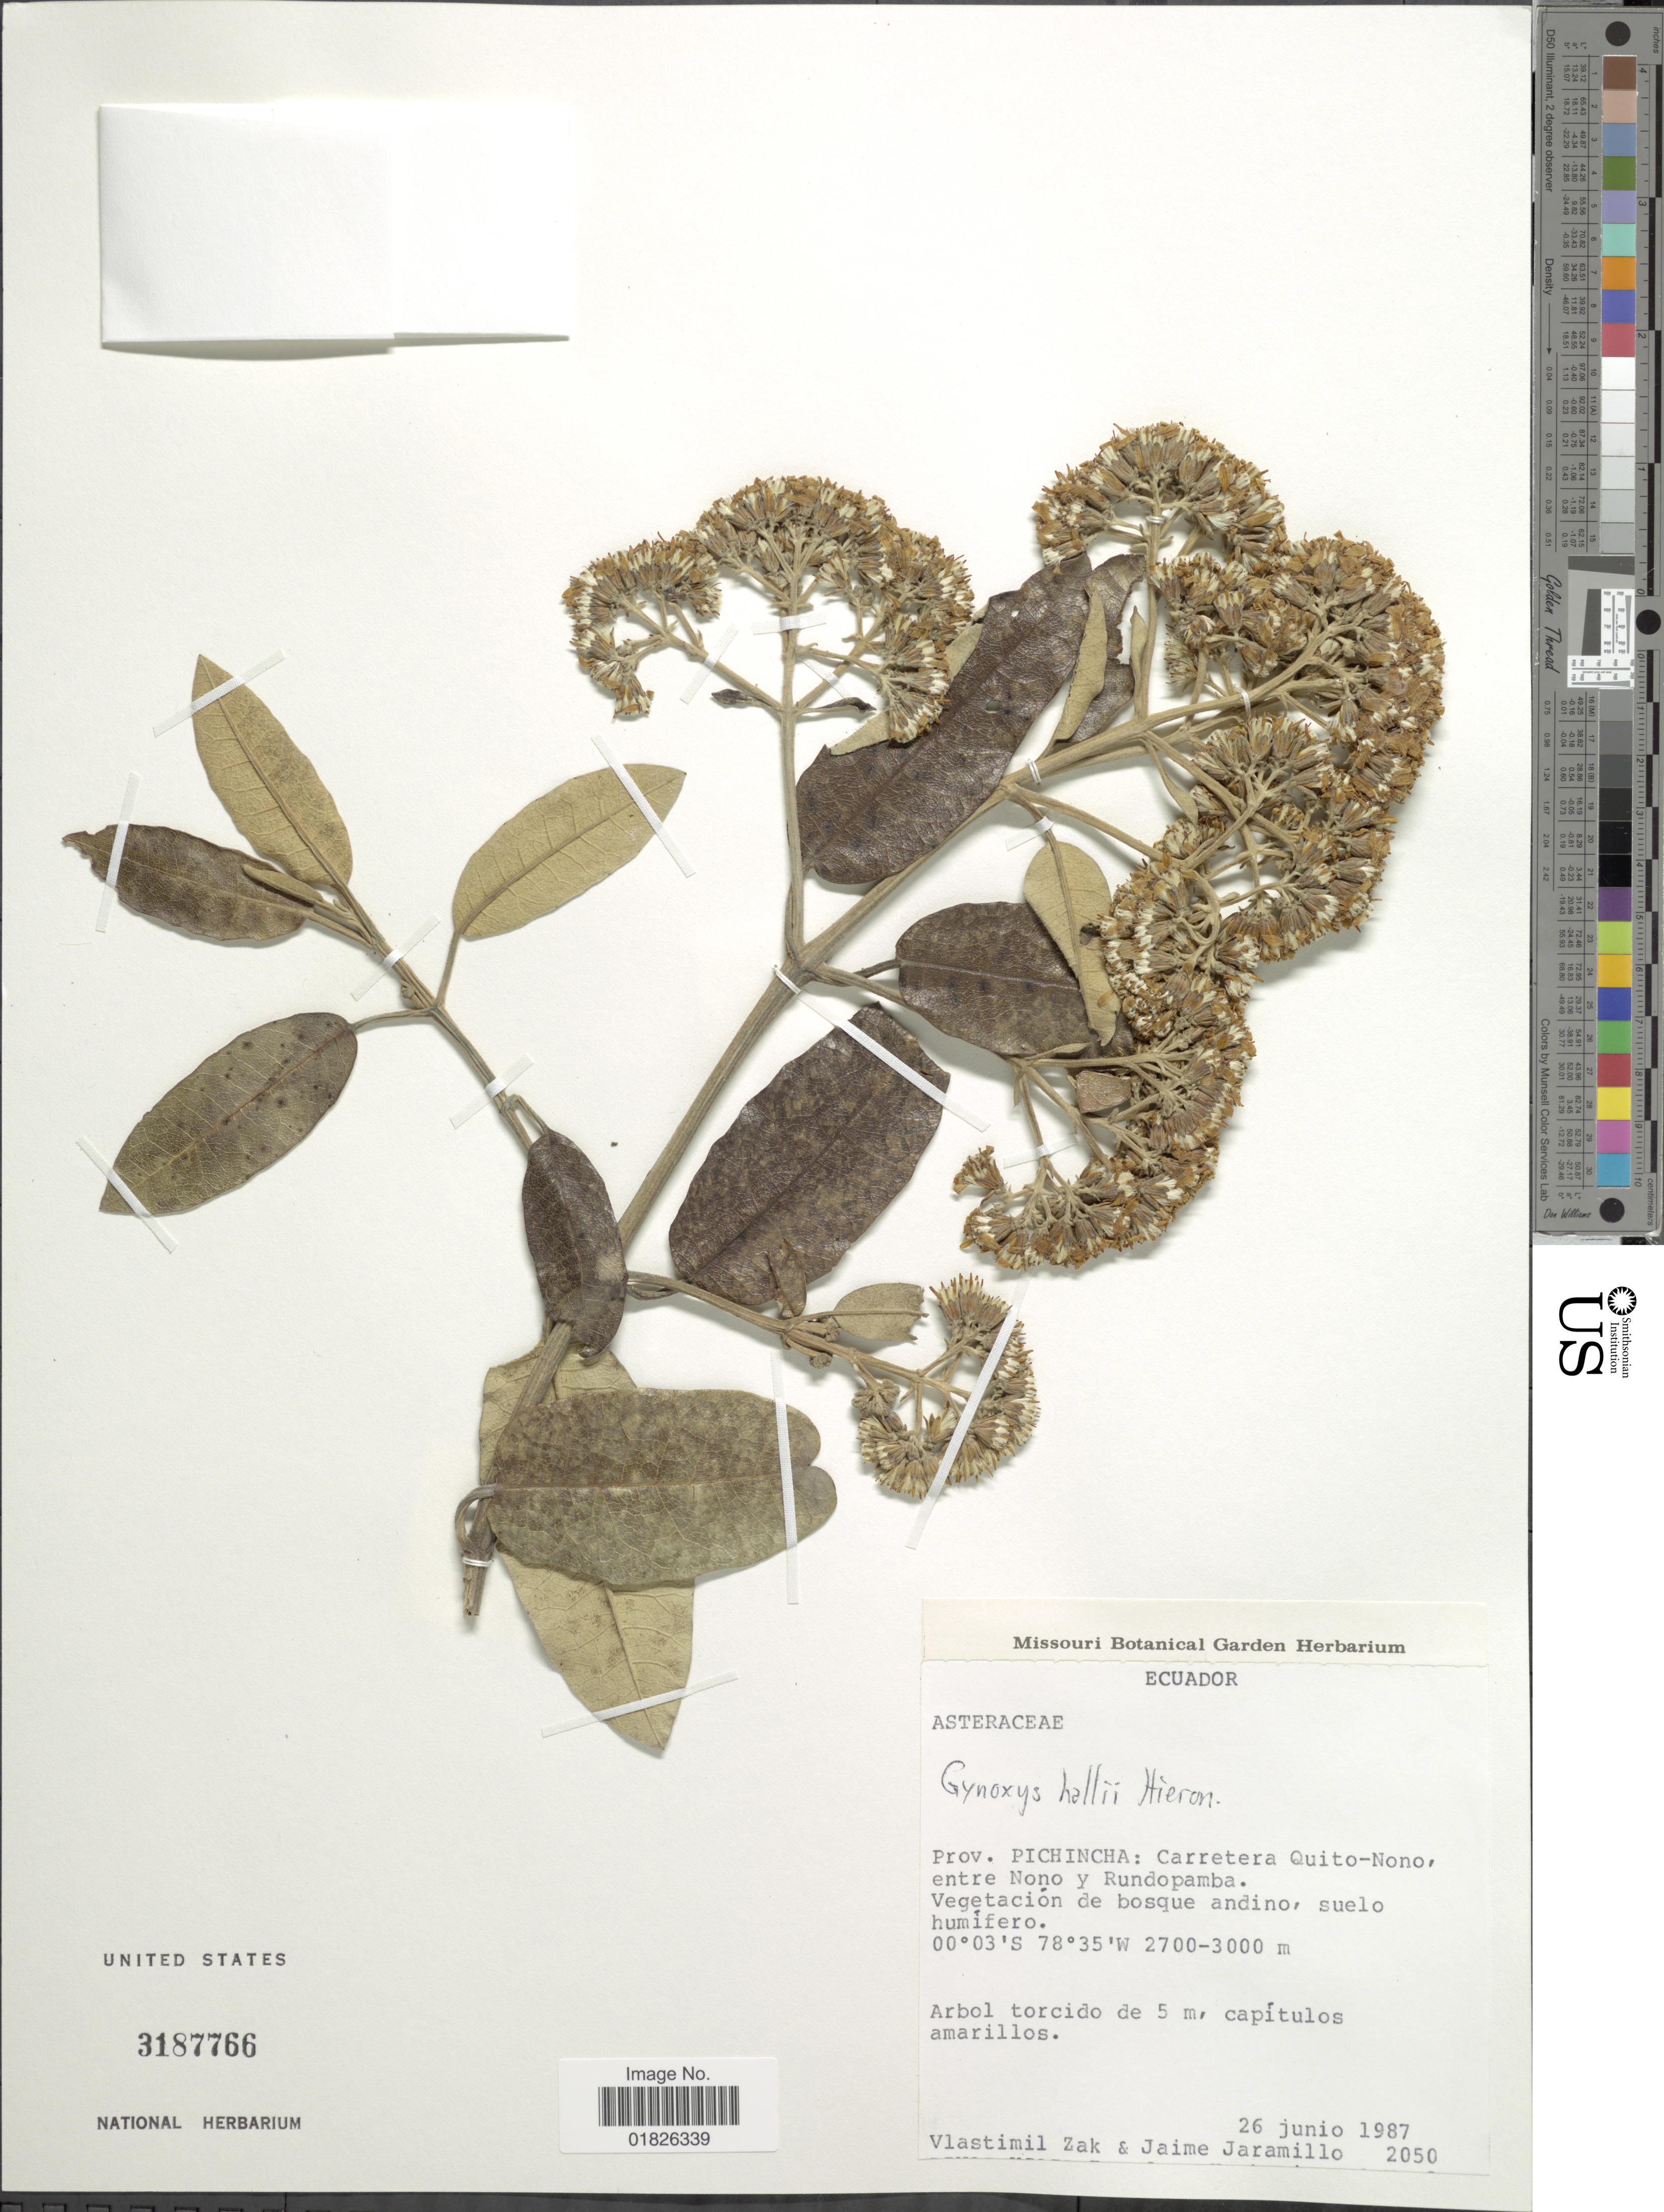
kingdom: Plantae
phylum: Tracheophyta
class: Magnoliopsida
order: Asterales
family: Asteraceae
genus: Gynoxys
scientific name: Gynoxys hallii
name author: Cass.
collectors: V. Zak & J. Jaramillo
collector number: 2050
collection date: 1987-06-26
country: Ecuador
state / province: Pichincha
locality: Carretera Quito-Nono, entre Nono y Rundopamba.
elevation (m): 2700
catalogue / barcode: US 3187766